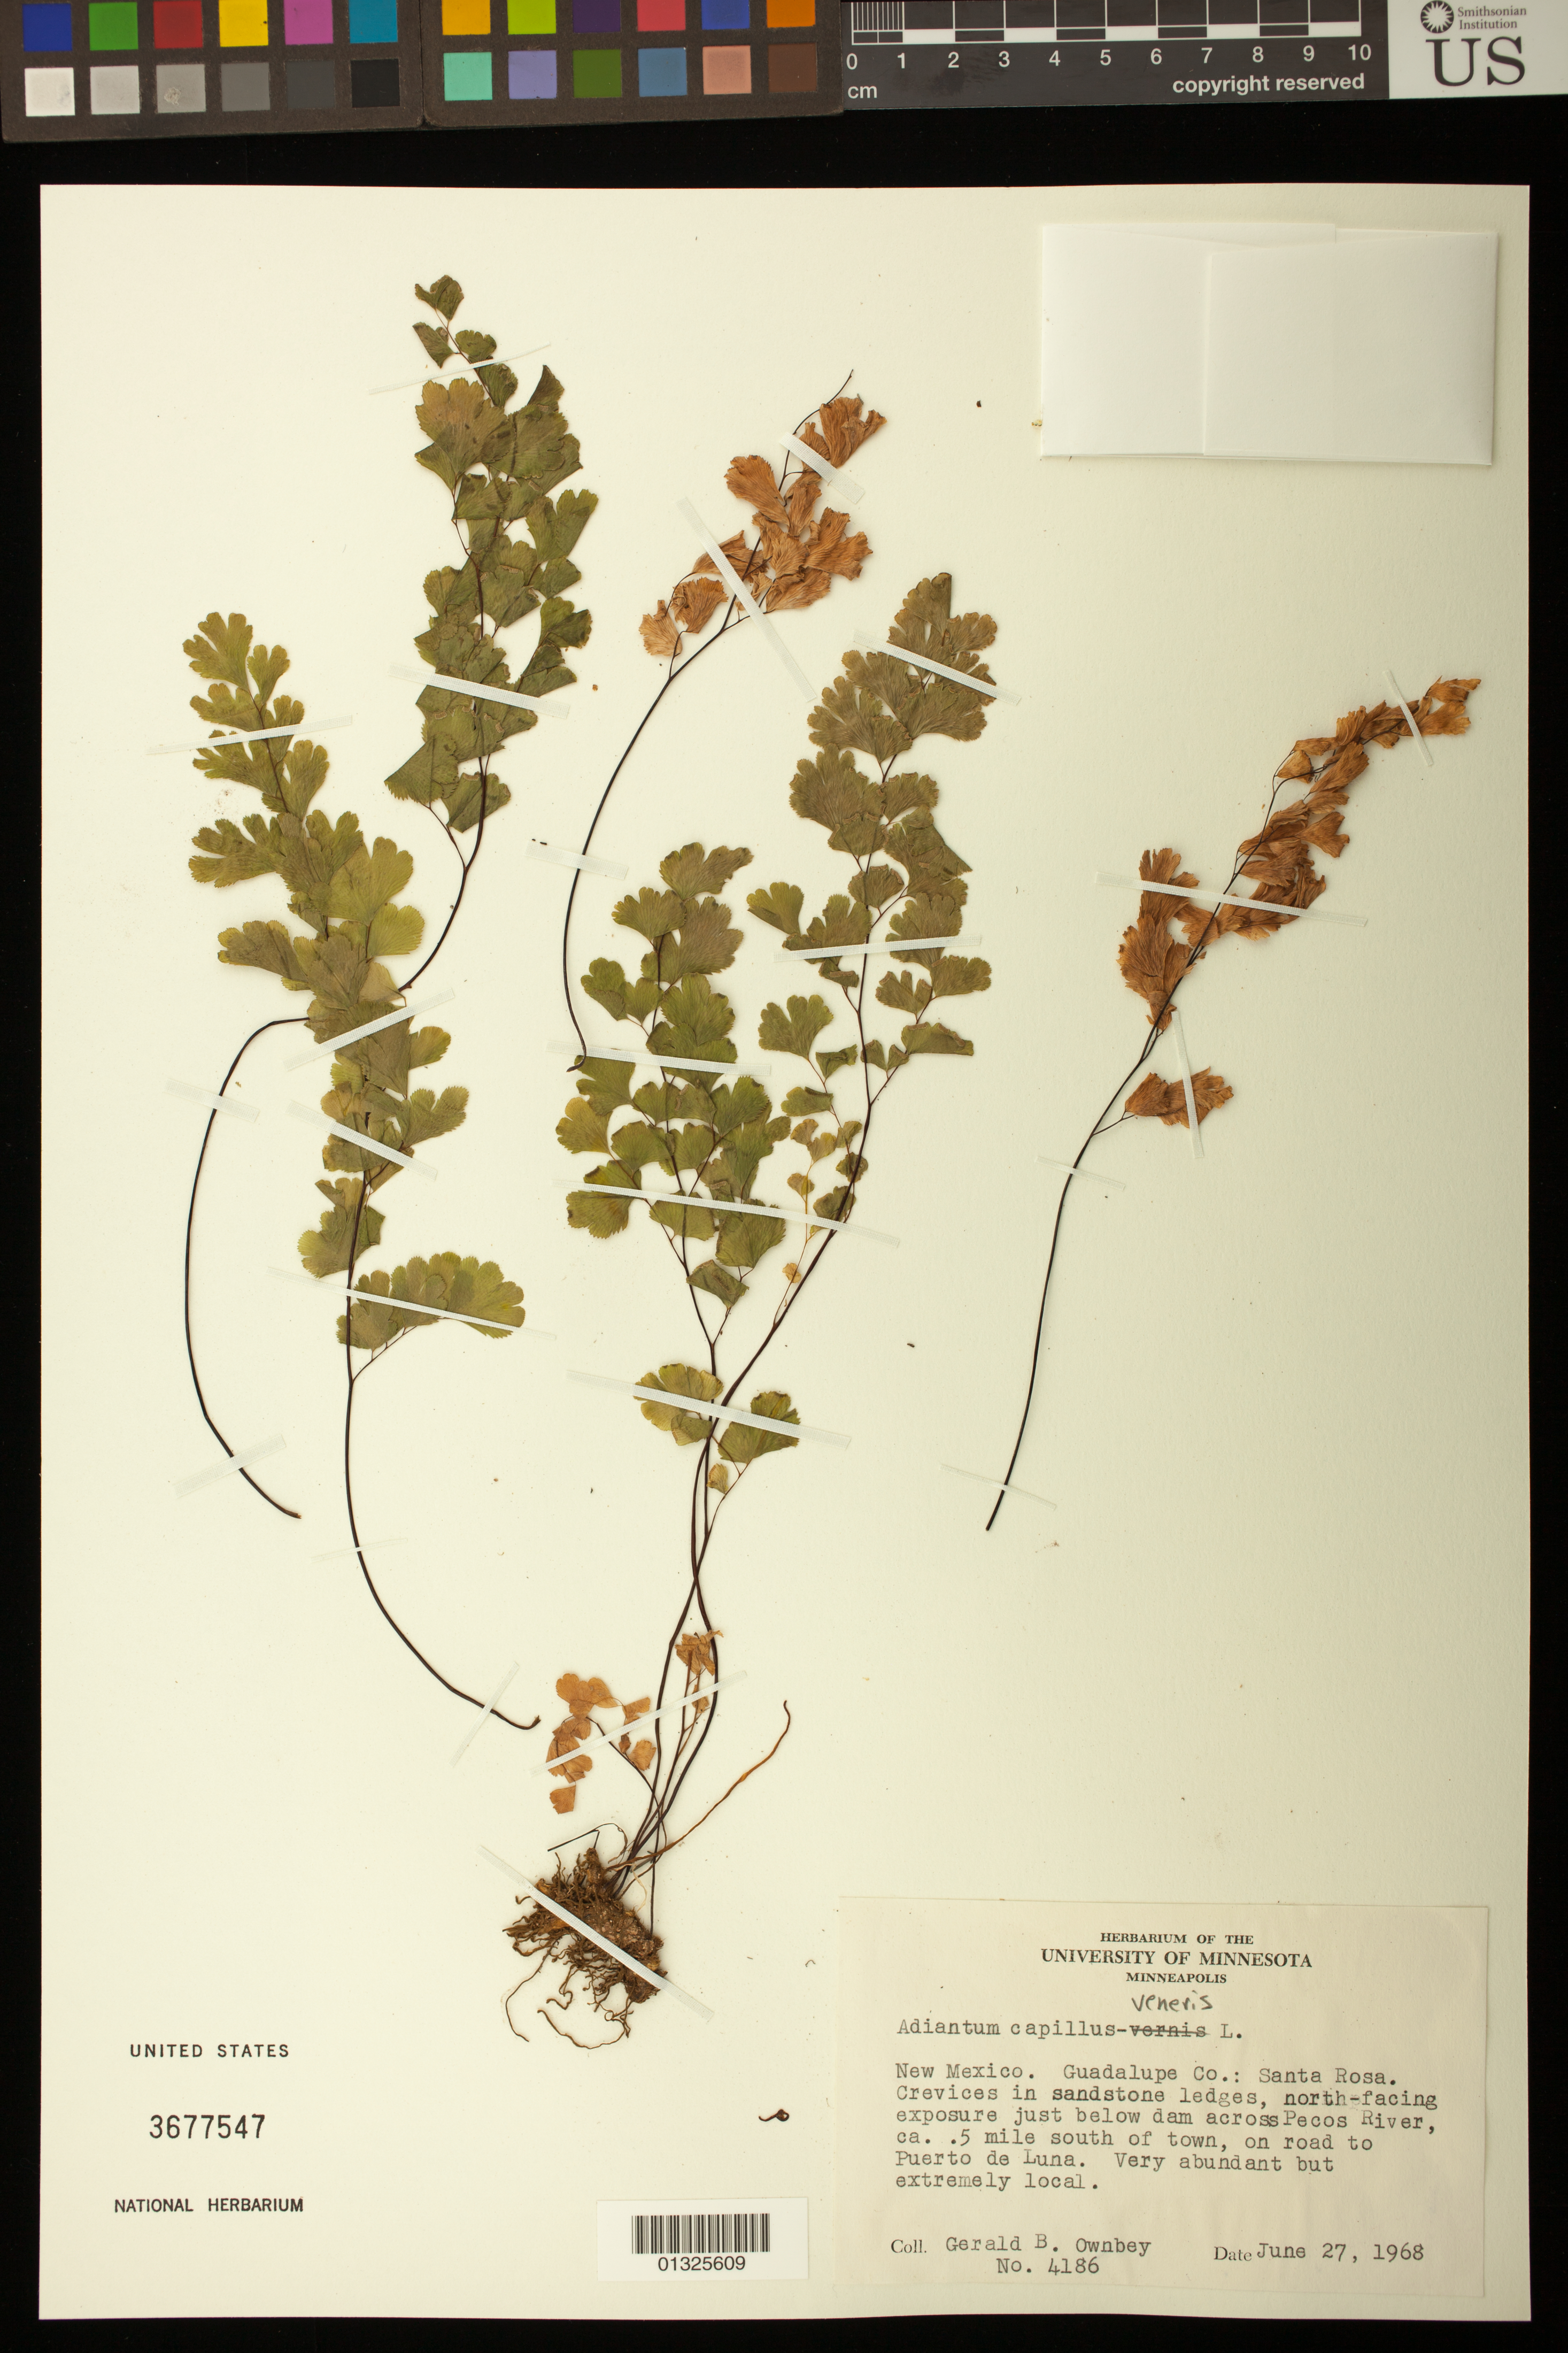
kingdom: Plantae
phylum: Tracheophyta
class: Polypodiopsida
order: Polypodiales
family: Pteridaceae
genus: Adiantum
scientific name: Adiantum capillus-veneris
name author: L.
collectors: G. B. Ownbey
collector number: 4186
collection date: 1968-06-27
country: United States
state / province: New Mexico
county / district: Guadalupe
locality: North facing exposure just below dam across Pecos River, ca .5 mile south of town, on road to Puerto de Luna.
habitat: Crevices in sandstone ledges.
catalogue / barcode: US 3677547